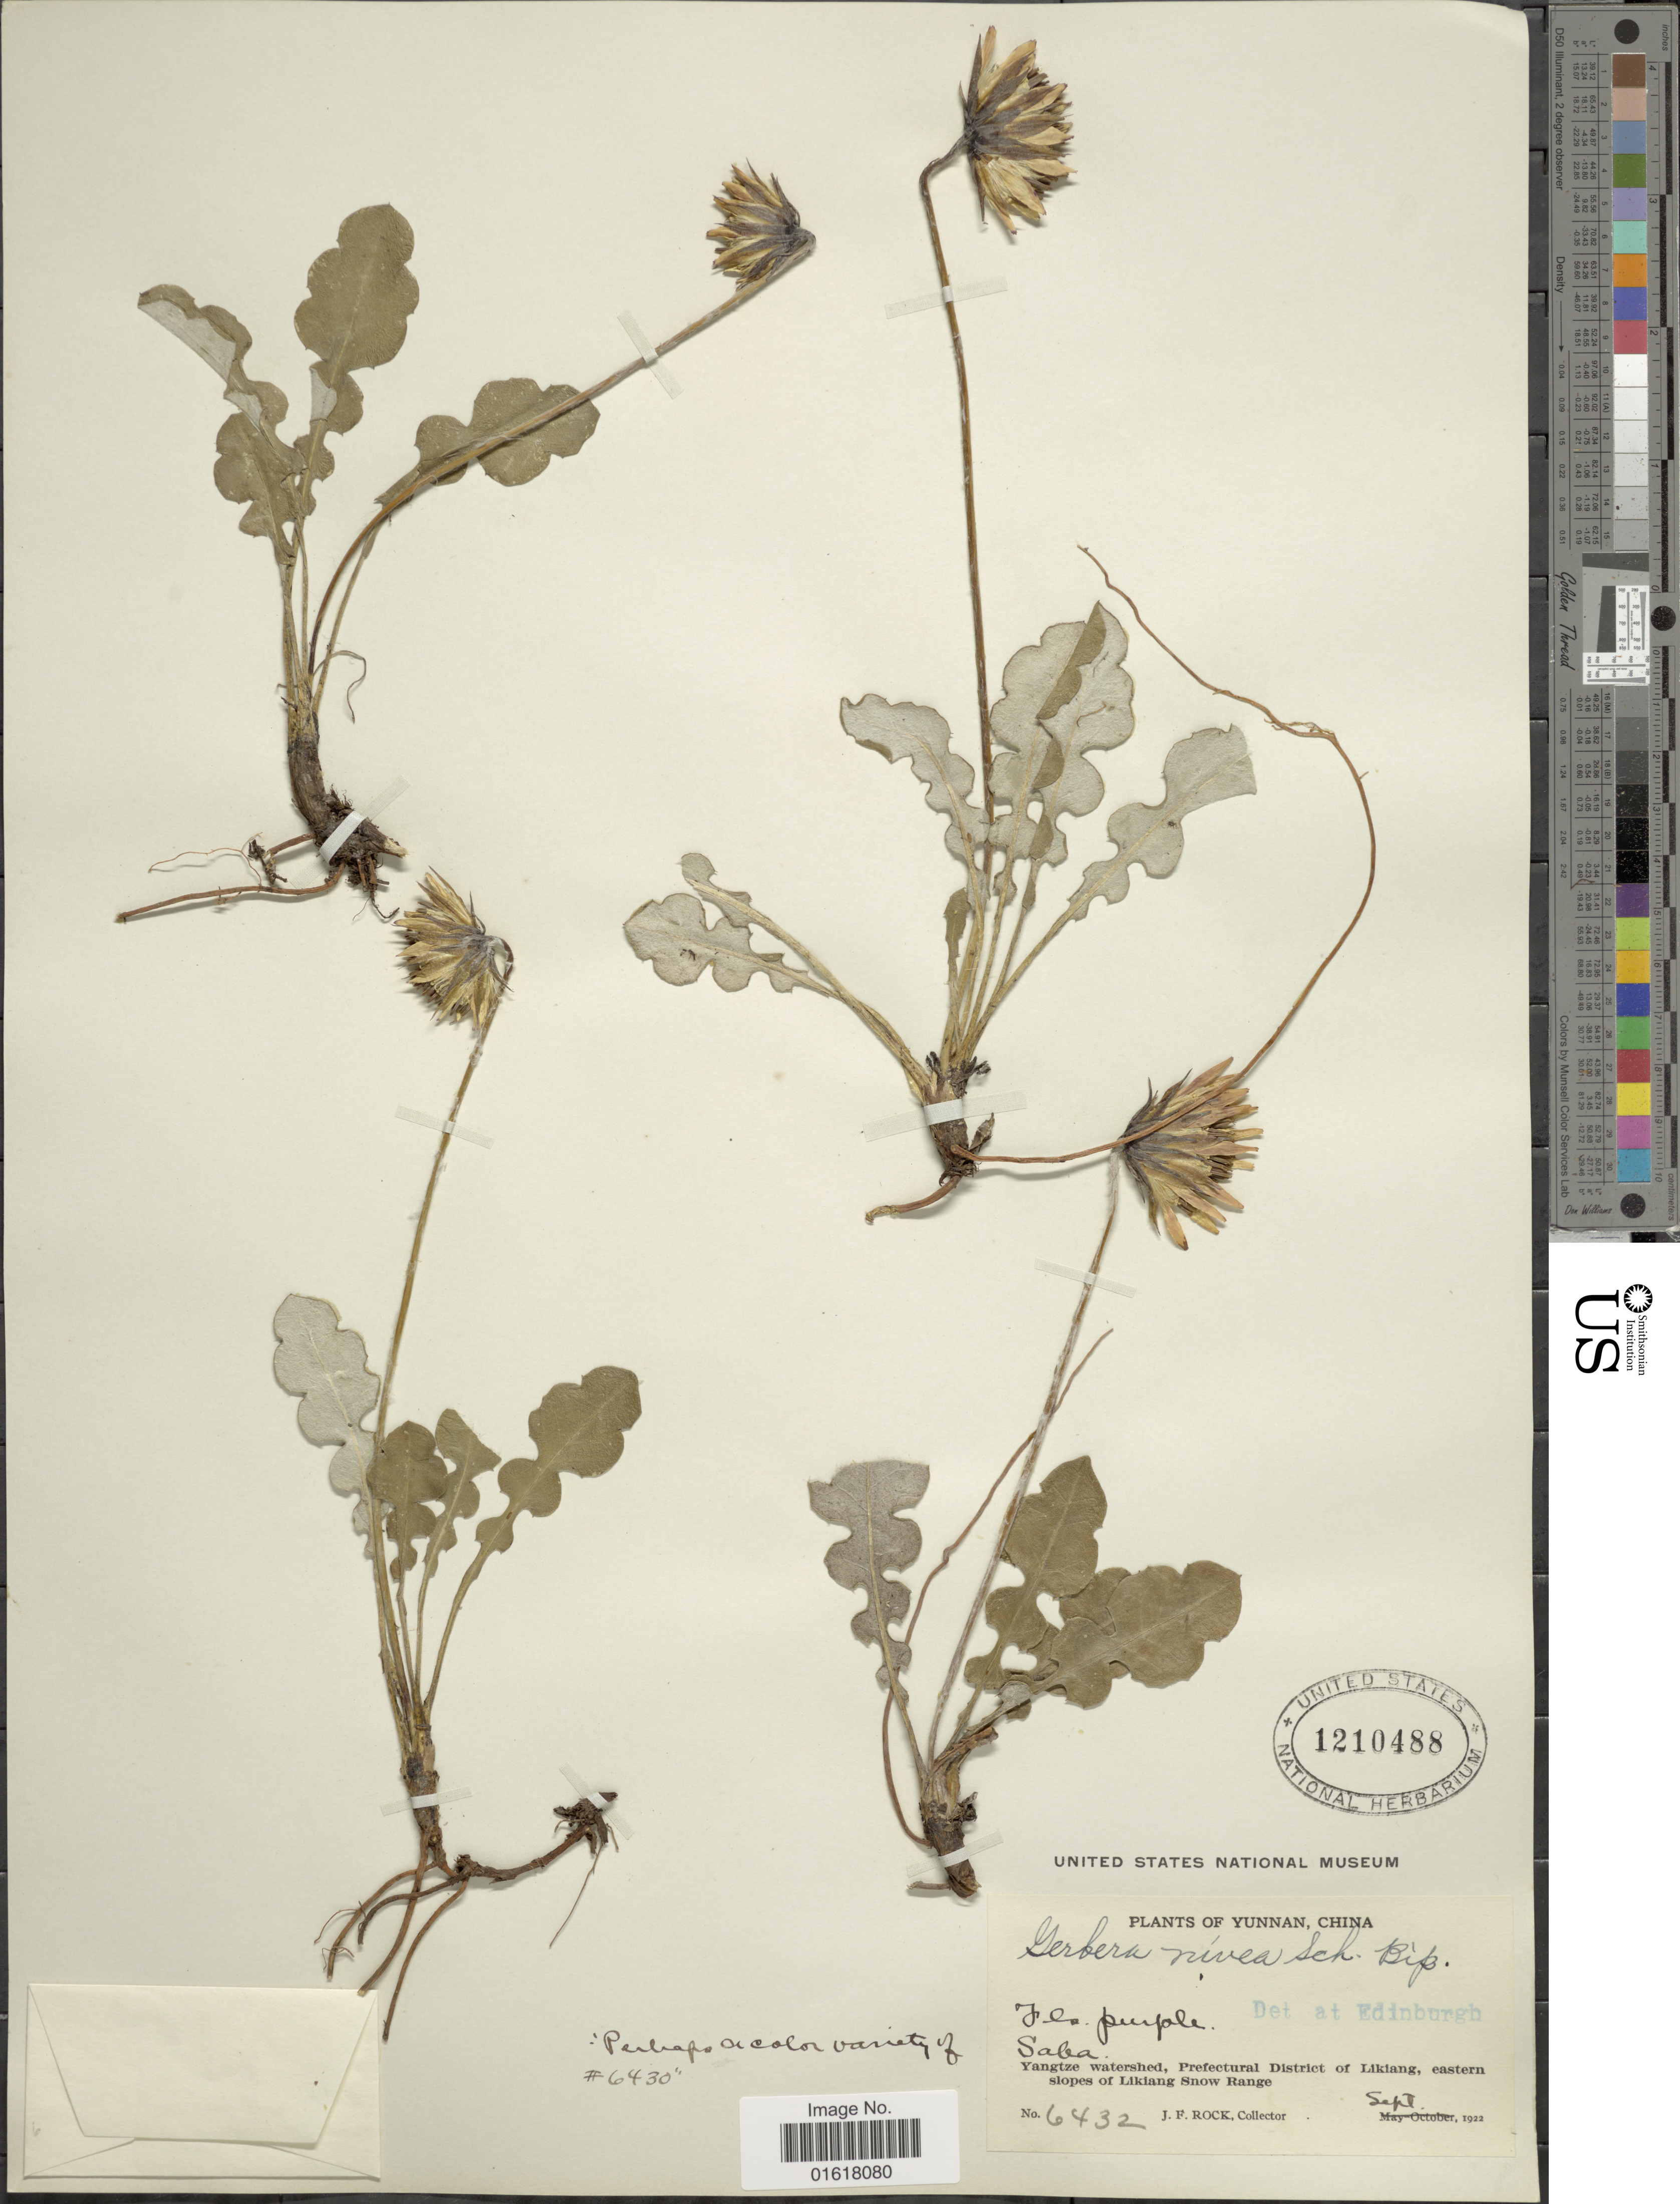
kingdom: Plantae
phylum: Tracheophyta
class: Magnoliopsida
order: Asterales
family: Asteraceae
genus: Gerbera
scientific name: Gerbera nivea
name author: (DC.) Sch. Bip.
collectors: J. Rock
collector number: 6432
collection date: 1922-09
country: China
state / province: Yunnan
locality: Saba. Yangtze watershed, Prefectural District of Likiang, eastern slopes of Likiang Snow Range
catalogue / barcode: US 1210488